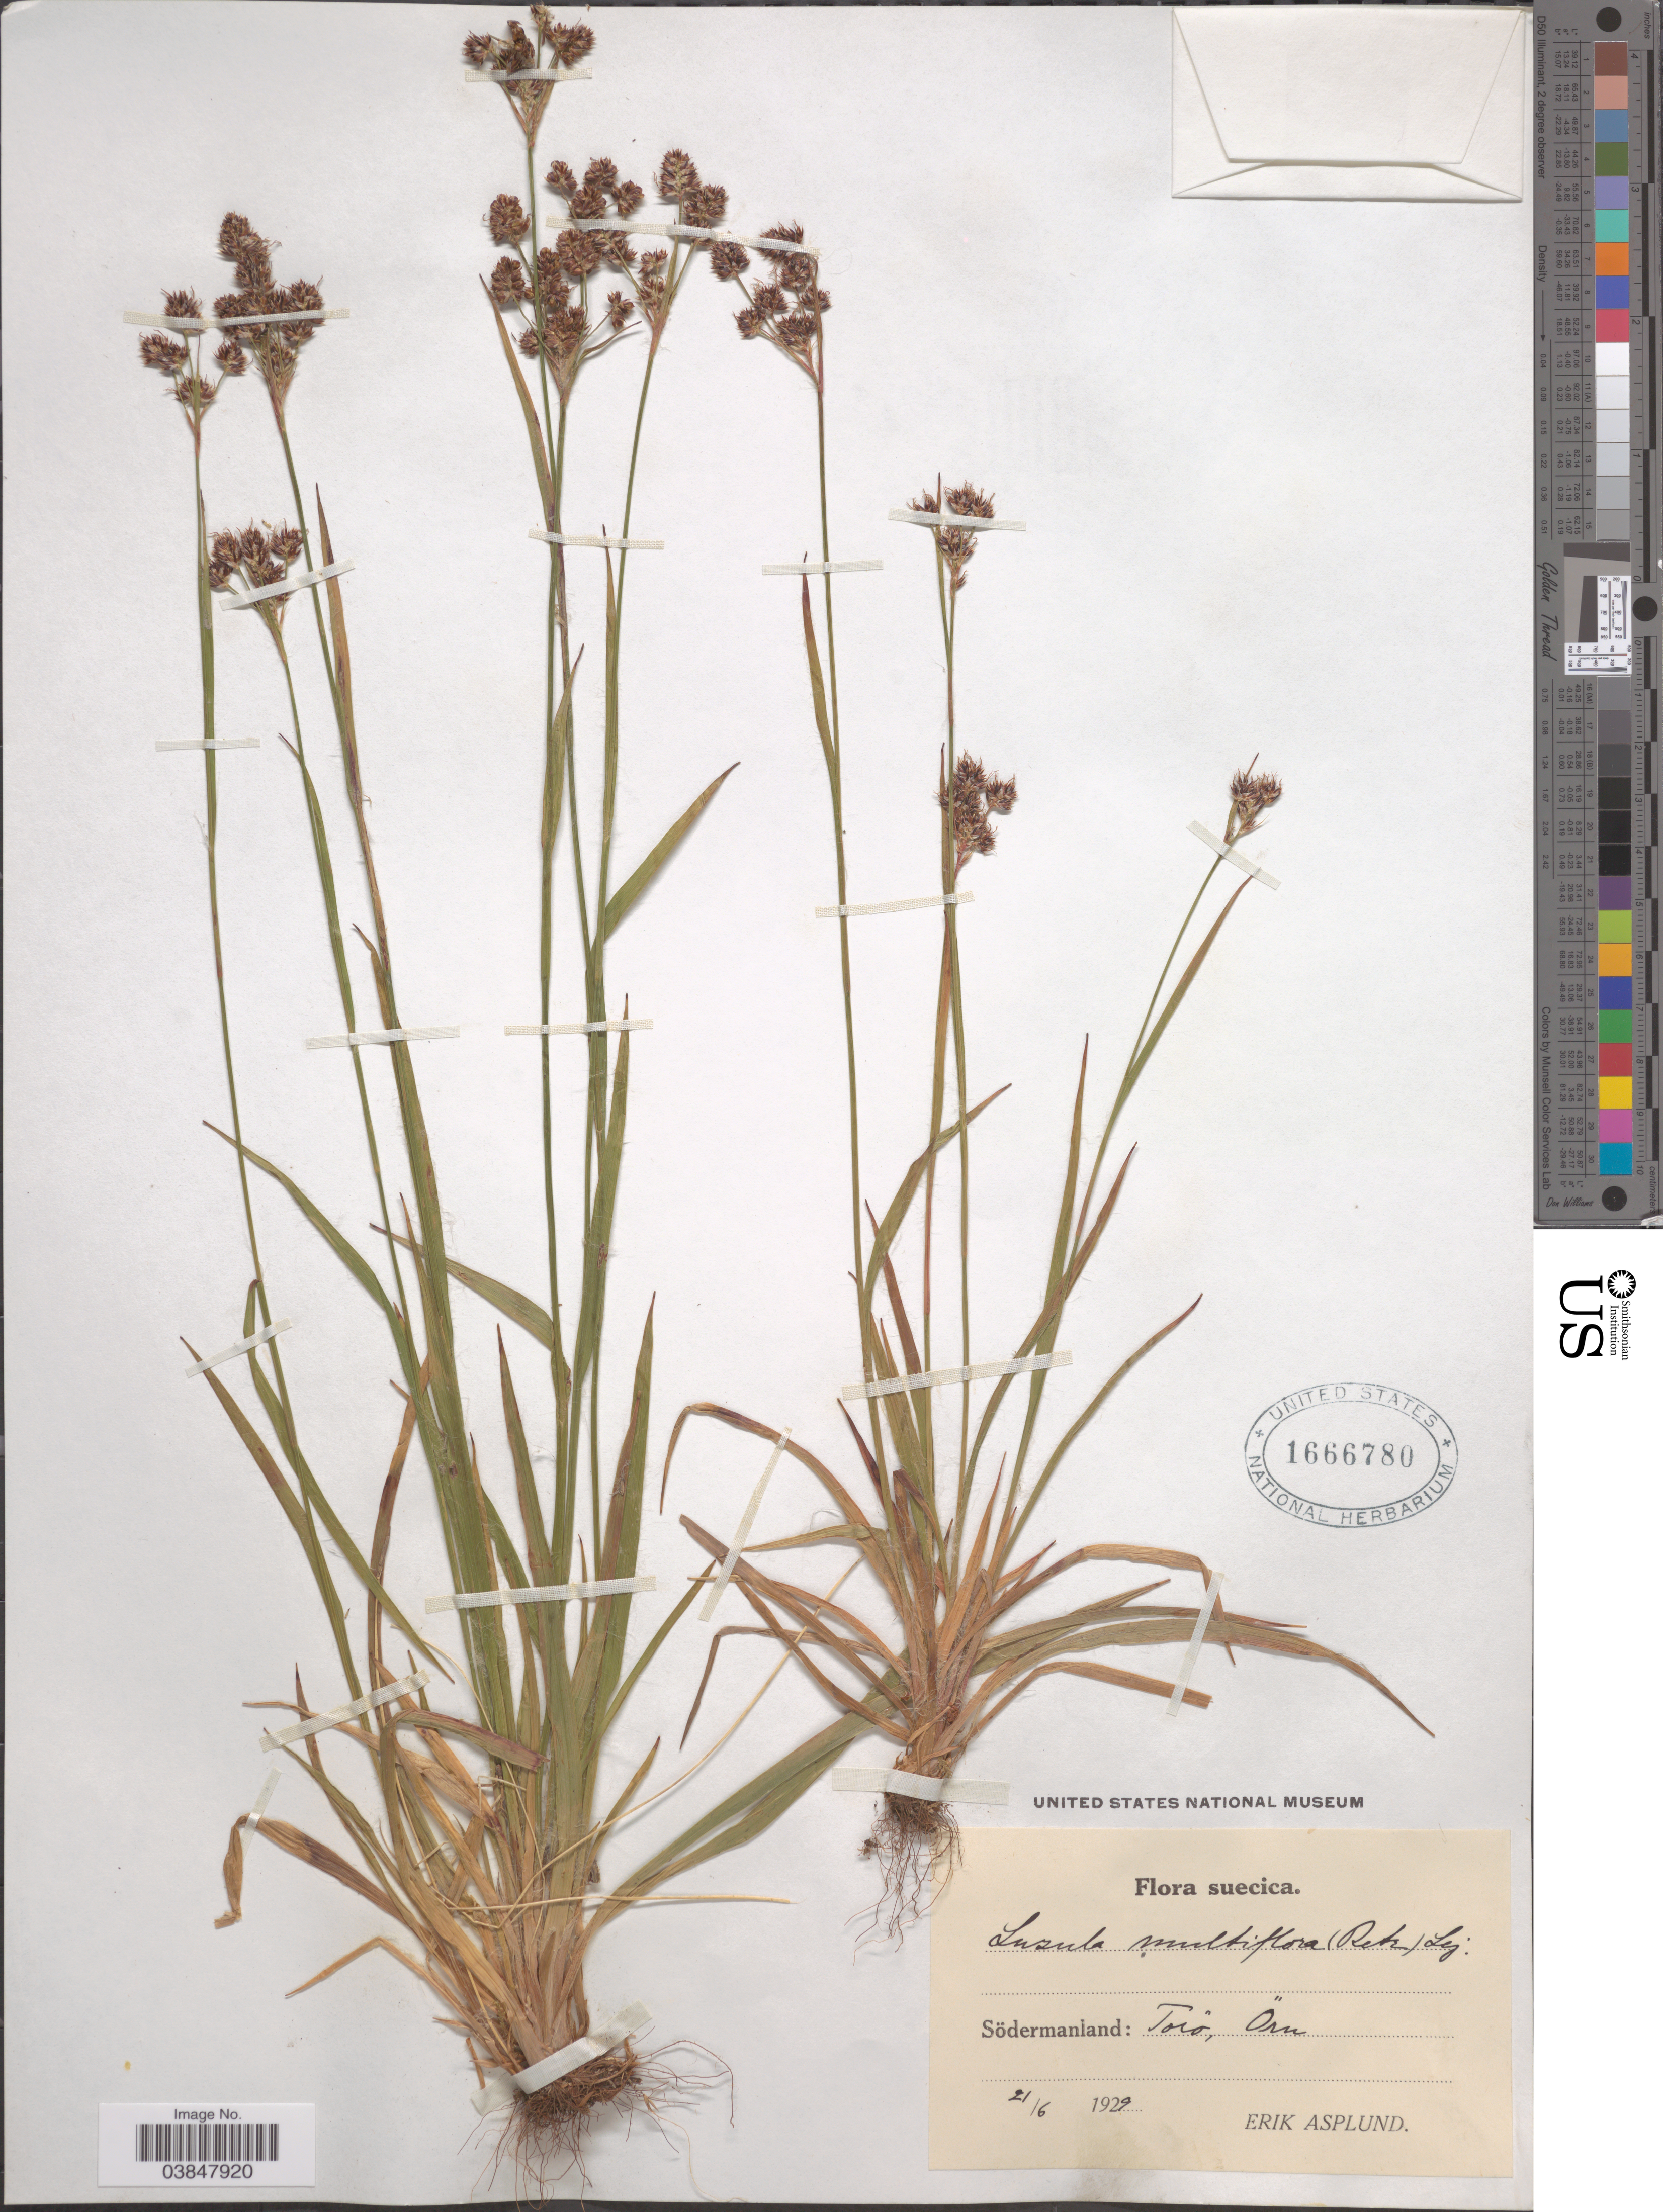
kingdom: Plantae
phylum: Tracheophyta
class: Liliopsida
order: Poales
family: Juncaceae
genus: Luzula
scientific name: Luzula multiflora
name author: (Ehrh.) Lej.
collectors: E. Asplund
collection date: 1929-06-21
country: Sweden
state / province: Sodermanland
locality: Torö, Öru.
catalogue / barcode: US 1666780